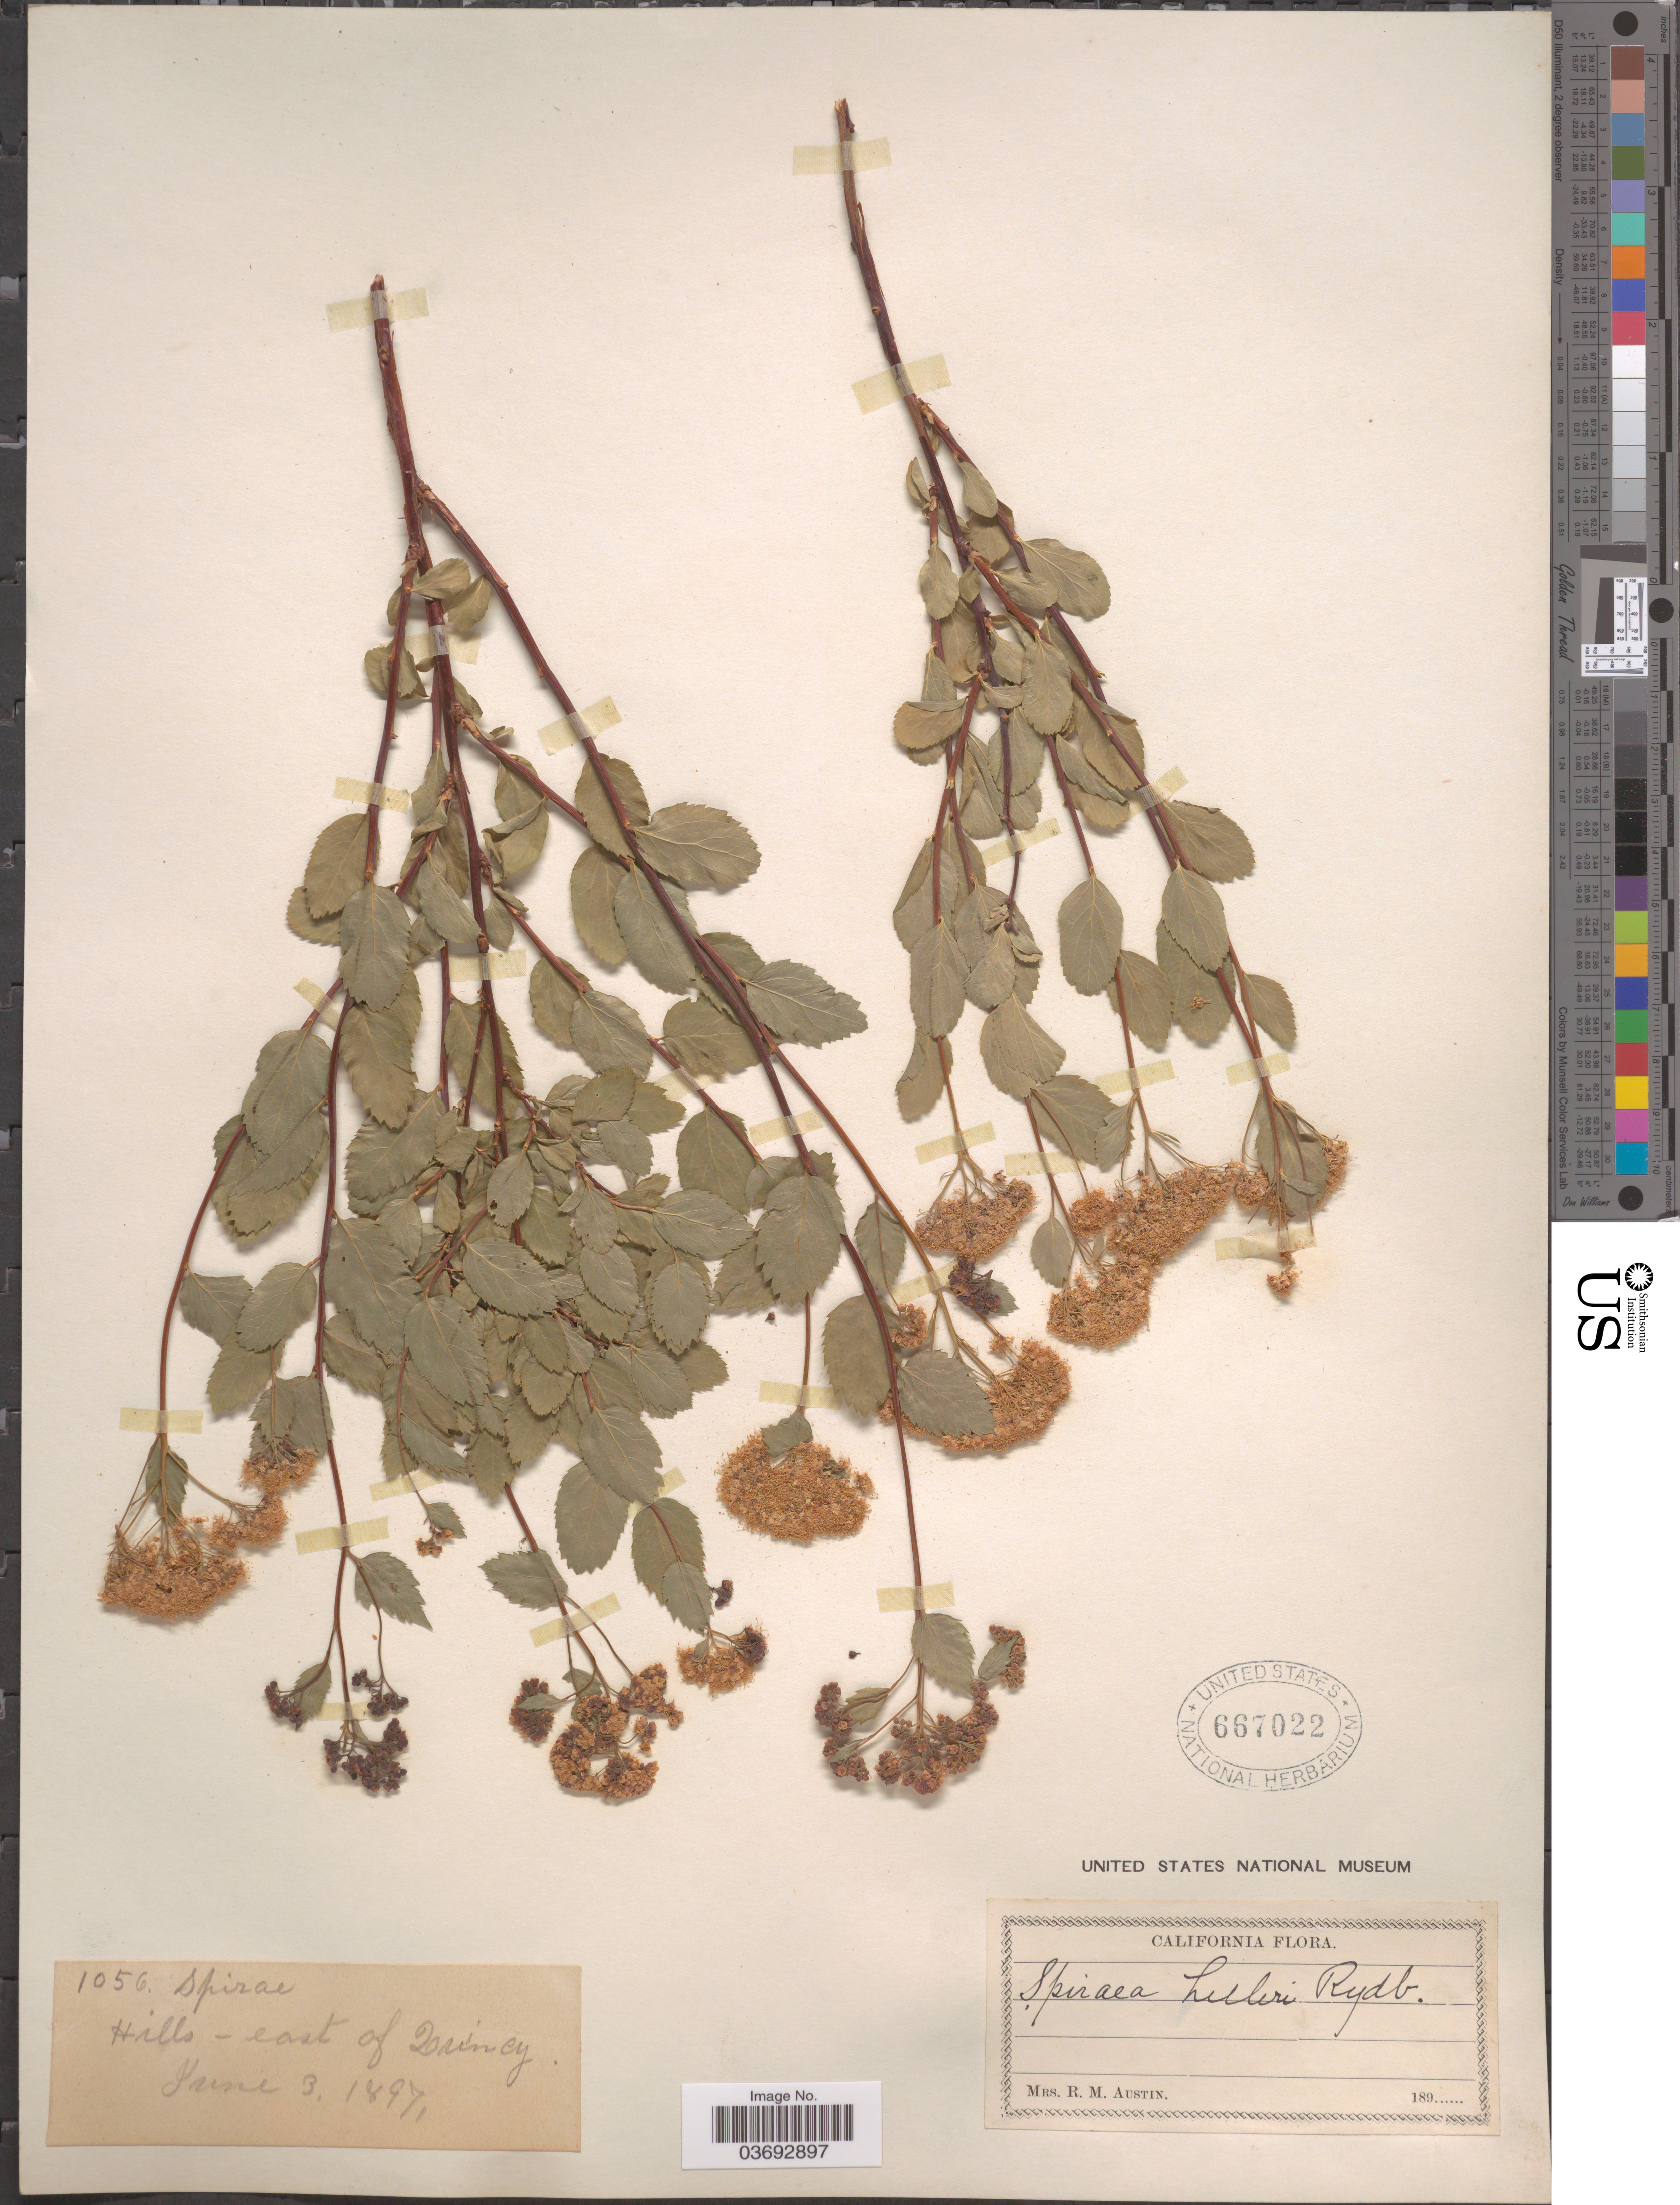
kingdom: Plantae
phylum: Tracheophyta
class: Magnoliopsida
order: Rosales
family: Rosaceae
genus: Spiraea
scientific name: Spiraea splendens var. splendens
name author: Baumann ex K. Koch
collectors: R. Austin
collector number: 1056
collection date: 1897-06-03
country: United States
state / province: California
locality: Hills - east of Quincy.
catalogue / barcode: US 667022